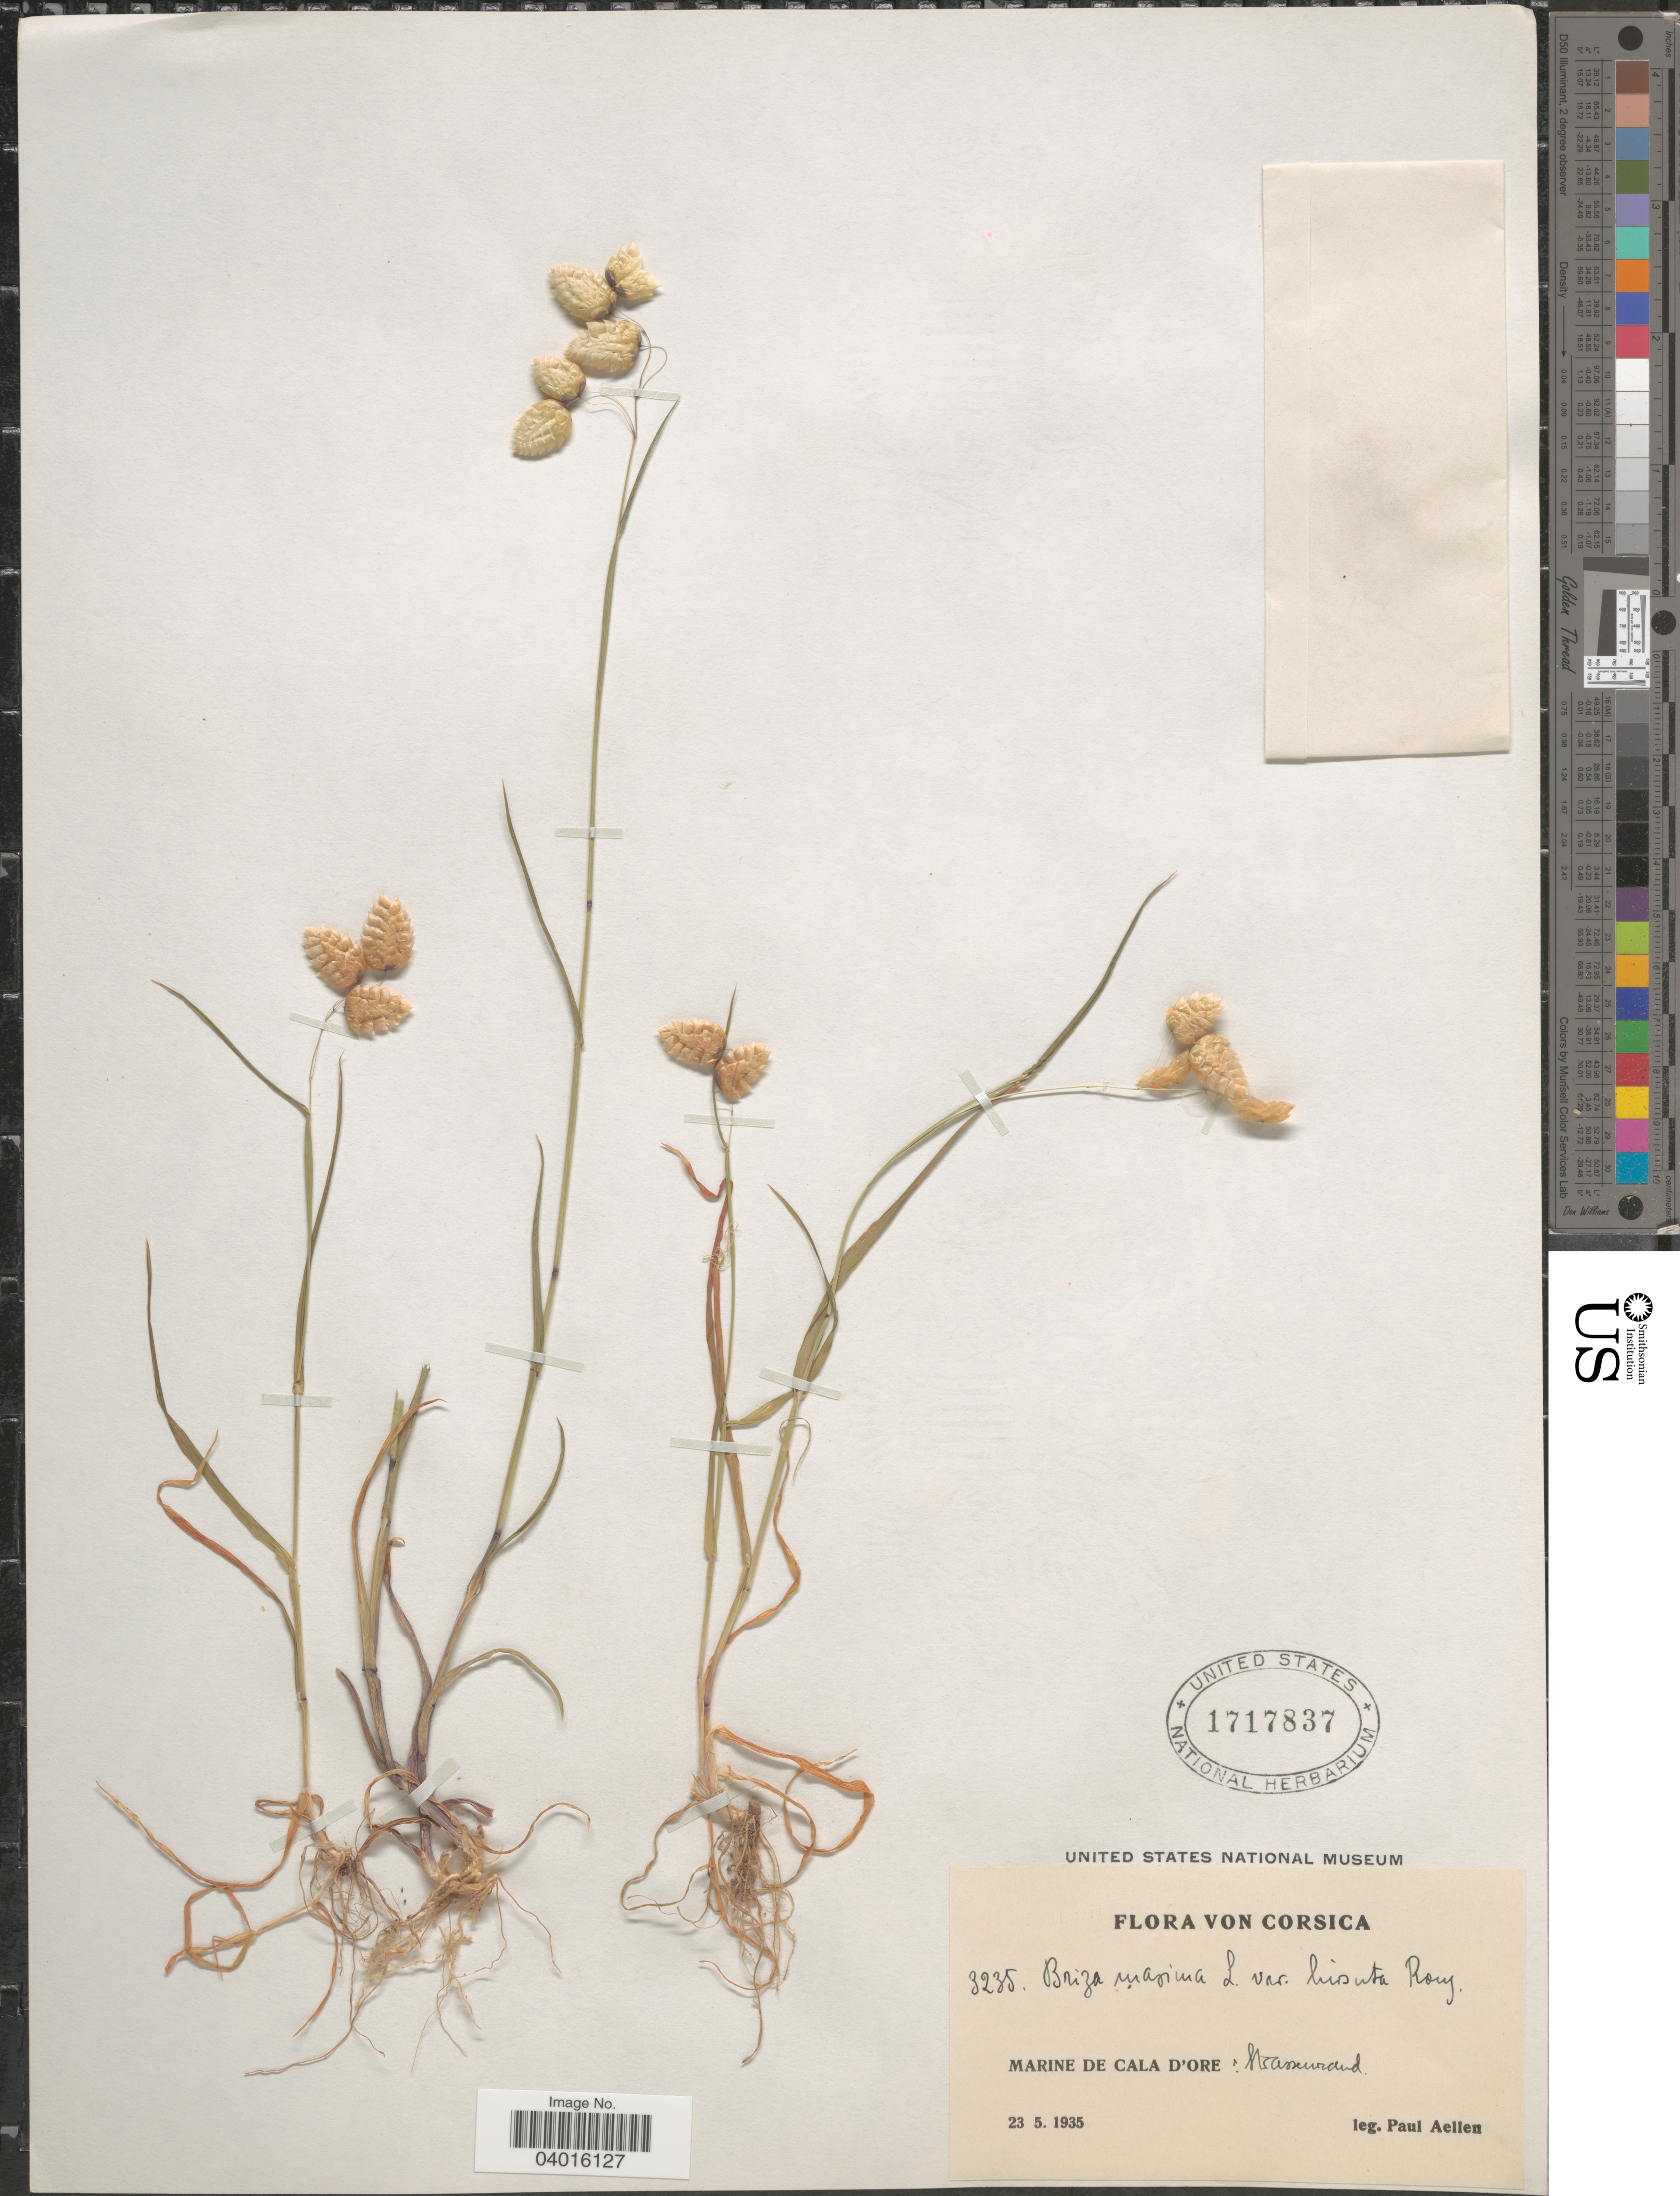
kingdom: Plantae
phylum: Tracheophyta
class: Liliopsida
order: Poales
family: Poaceae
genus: Briza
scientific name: Briza maxima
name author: L.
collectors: P. Aellen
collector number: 3235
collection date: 1935-05-23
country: France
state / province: Corsica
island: Corse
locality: Marine de Cala D'Ore : Strasserand.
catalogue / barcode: US 1717837